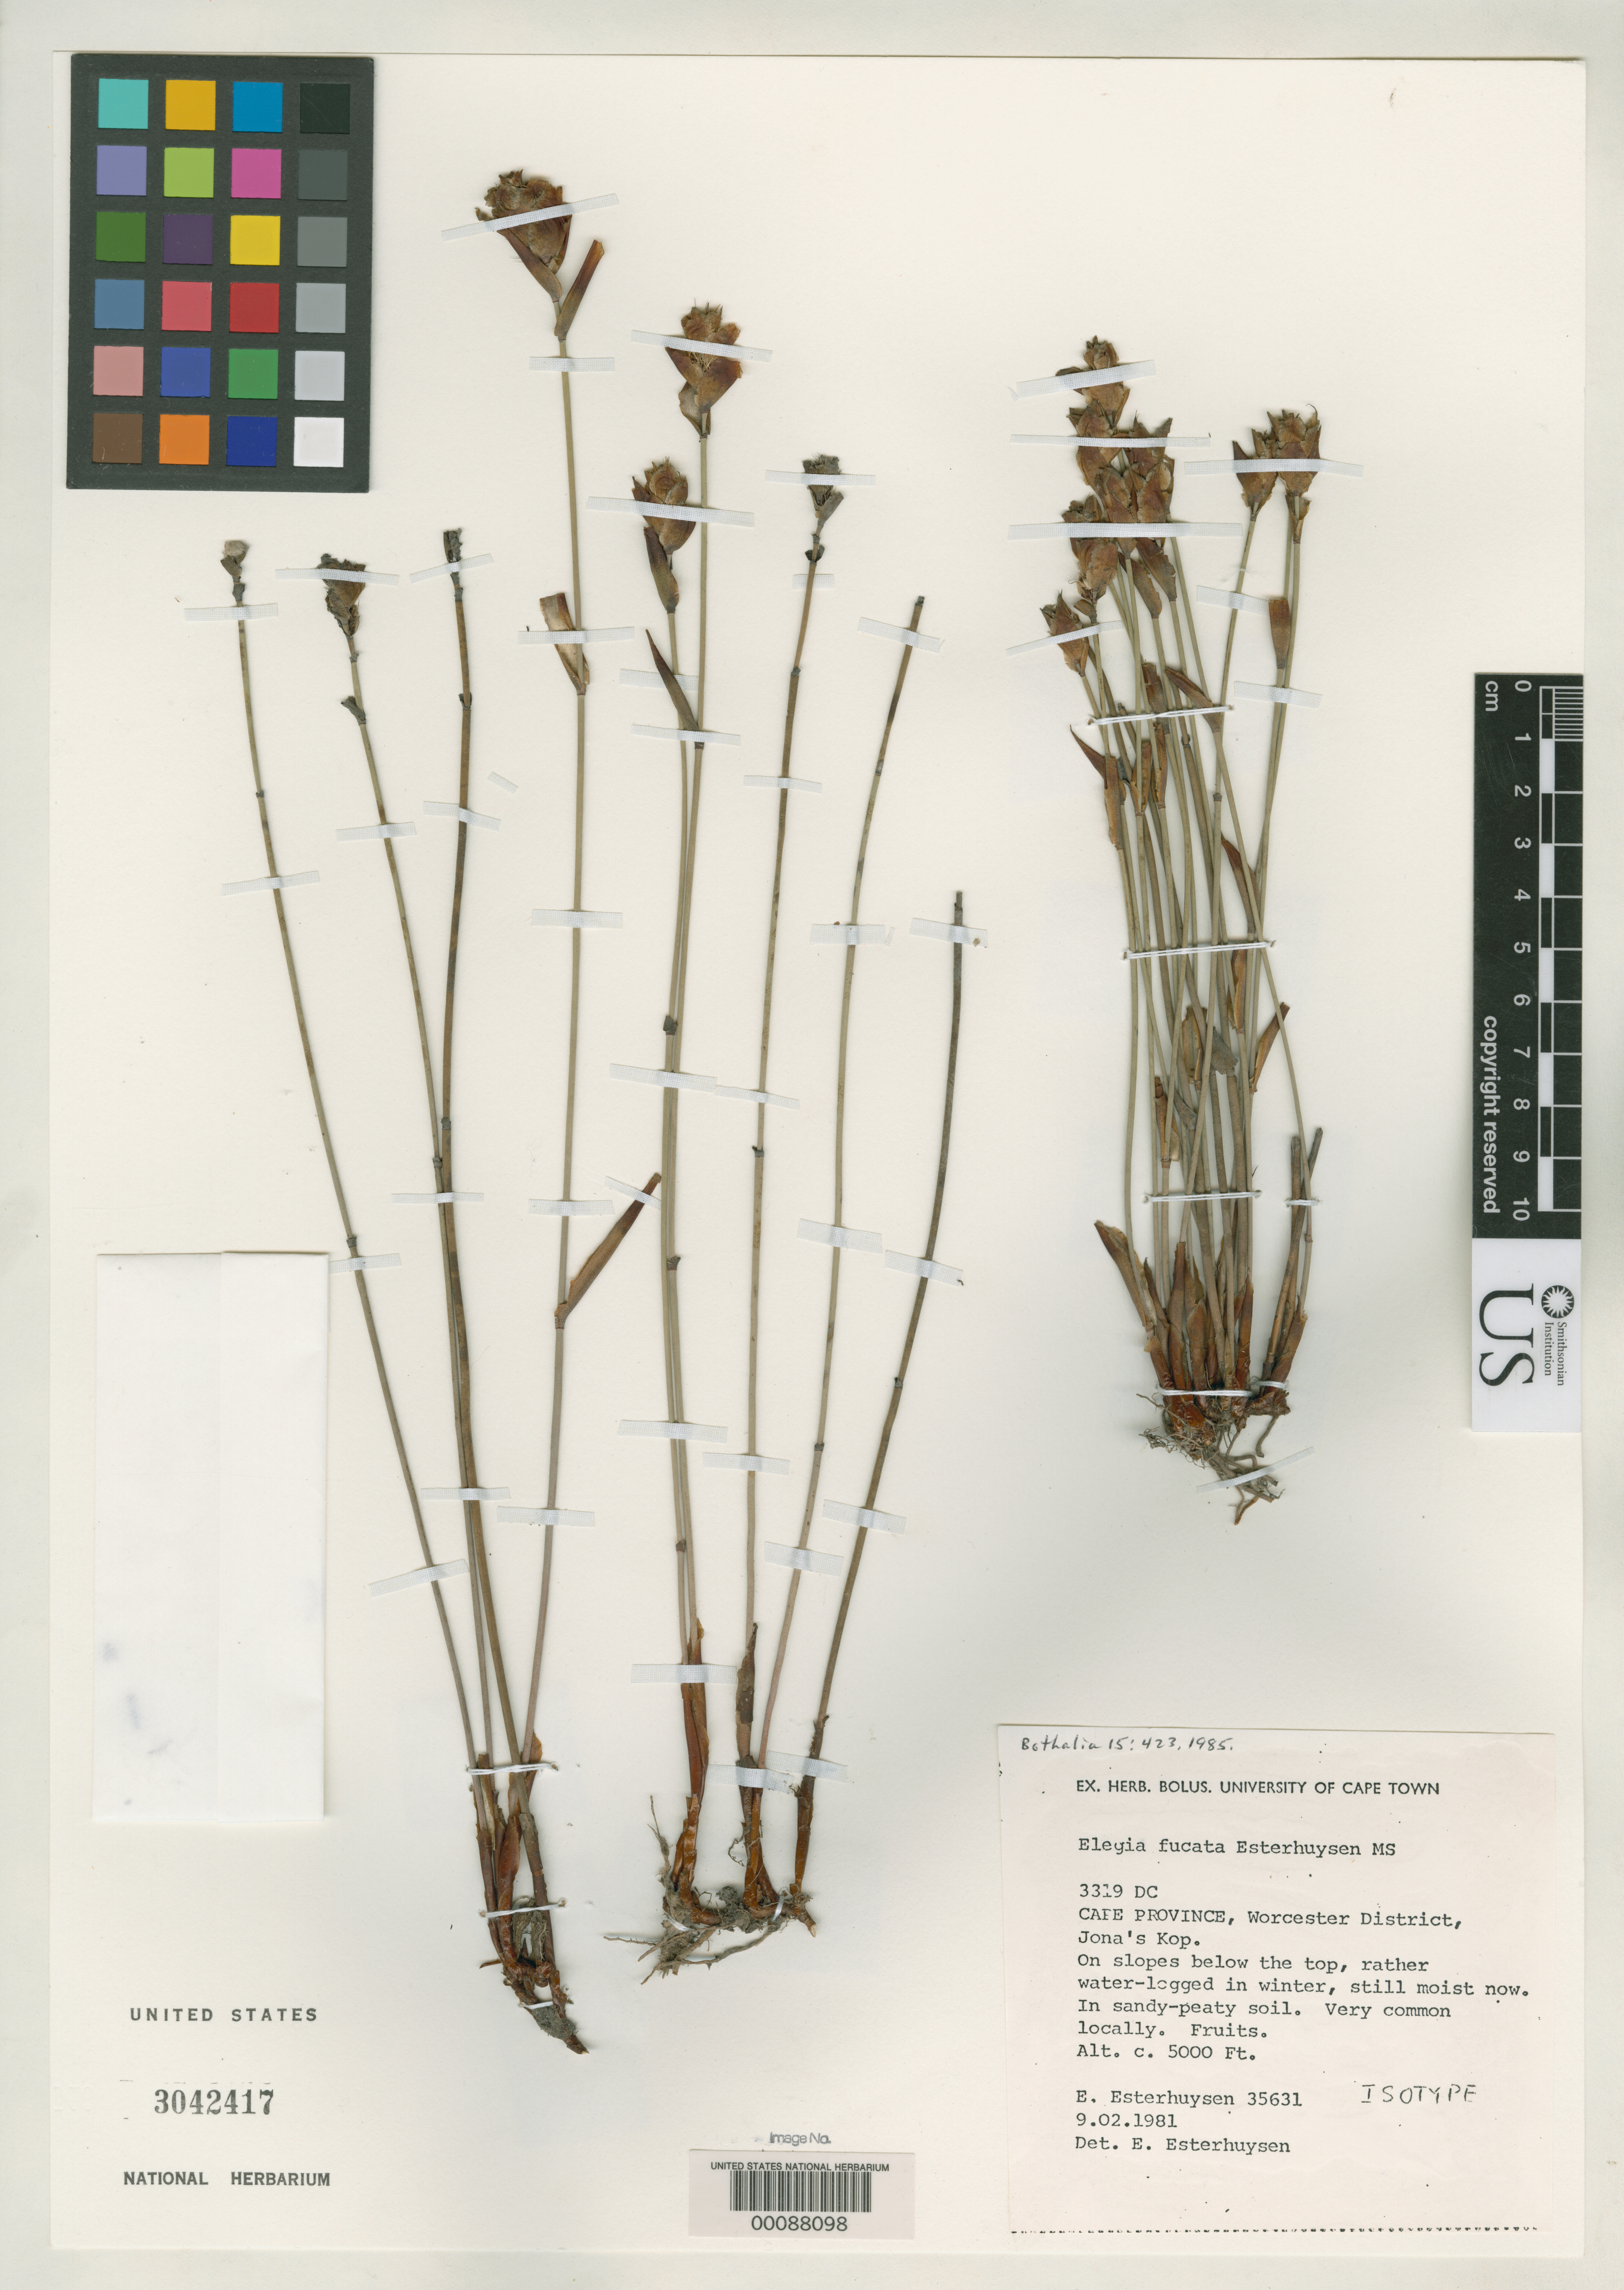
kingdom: Plantae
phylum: Tracheophyta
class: Liliopsida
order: Poales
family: Restionaceae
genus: Elegia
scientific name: Elegia fucata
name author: Esterh.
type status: Isotype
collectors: E. E. Esterhuysen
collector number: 35631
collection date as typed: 09 Feb 1981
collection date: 1981-02-09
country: South Africa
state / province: Western Cape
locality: Jona's Kop.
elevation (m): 1524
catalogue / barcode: US 3042417